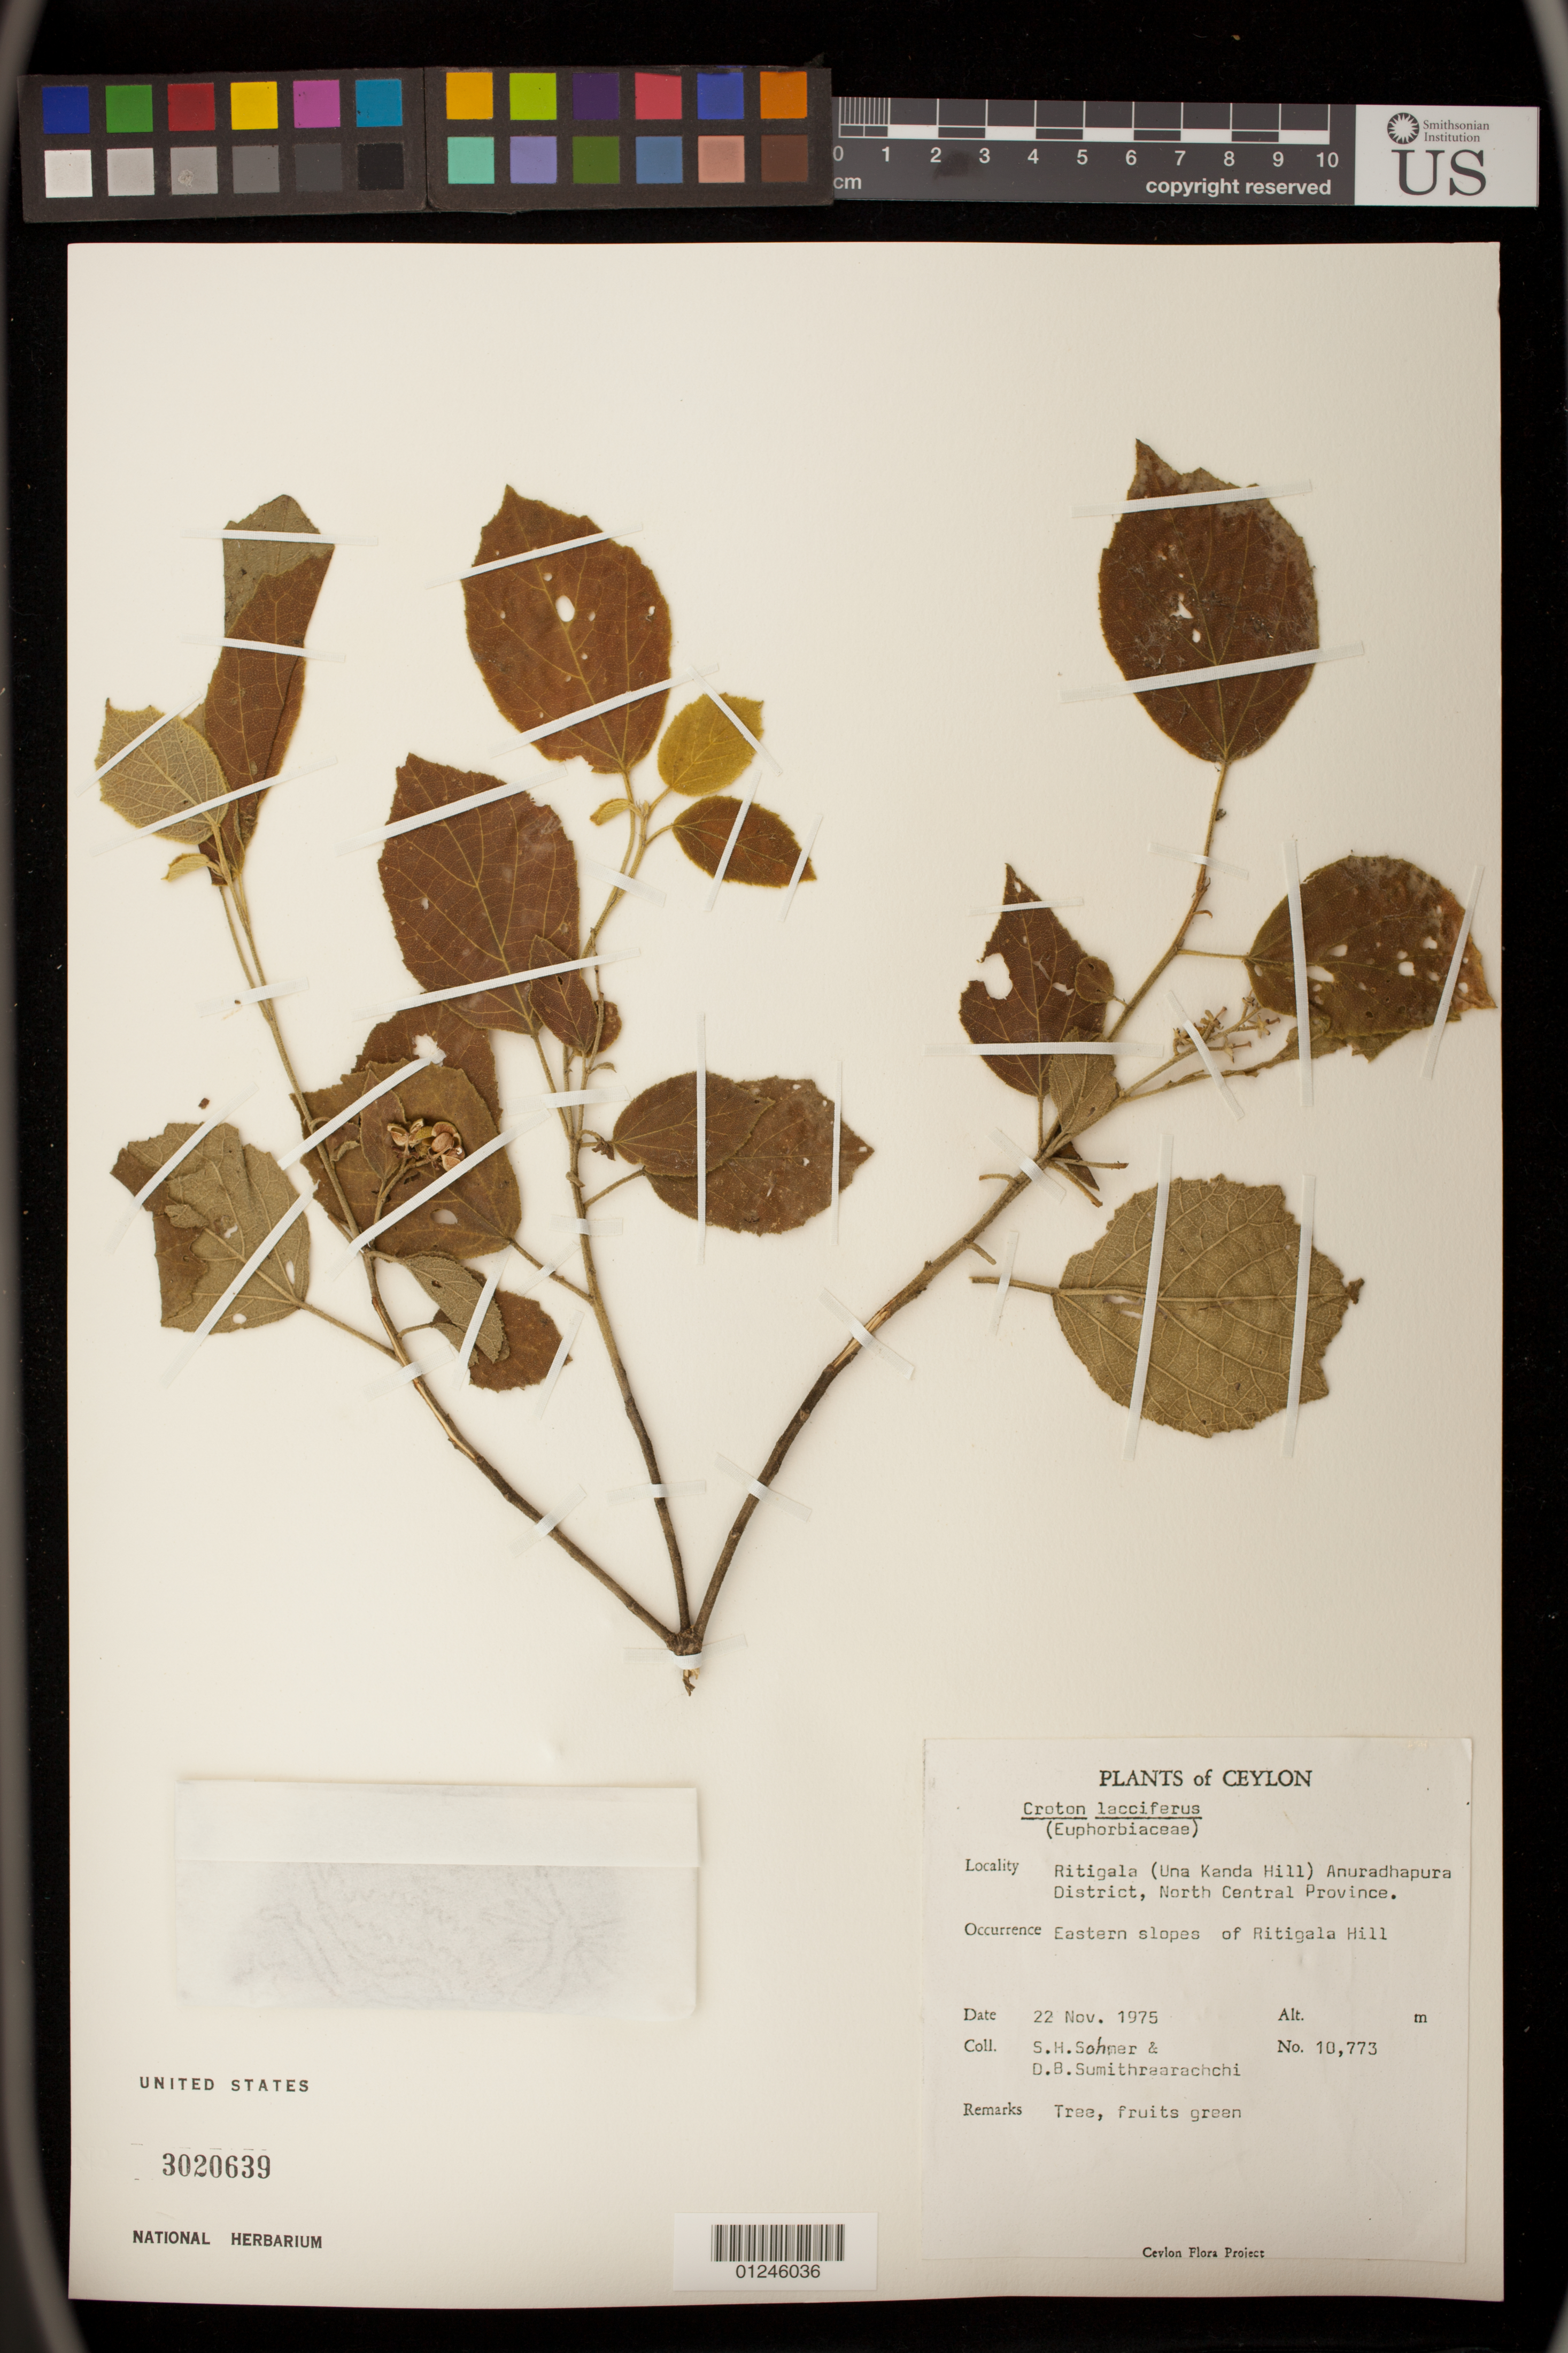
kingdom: Plantae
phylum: Tracheophyta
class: Magnoliopsida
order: Malpighiales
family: Euphorbiaceae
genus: Croton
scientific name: Croton lacciferus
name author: Blanco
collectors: S. H. Sohmer & D. B. Sumithraarachchi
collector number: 10773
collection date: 1975-11-22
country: Sri Lanka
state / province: North Central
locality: Eastern slopes of Ritigala Hill.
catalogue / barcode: US 3020639